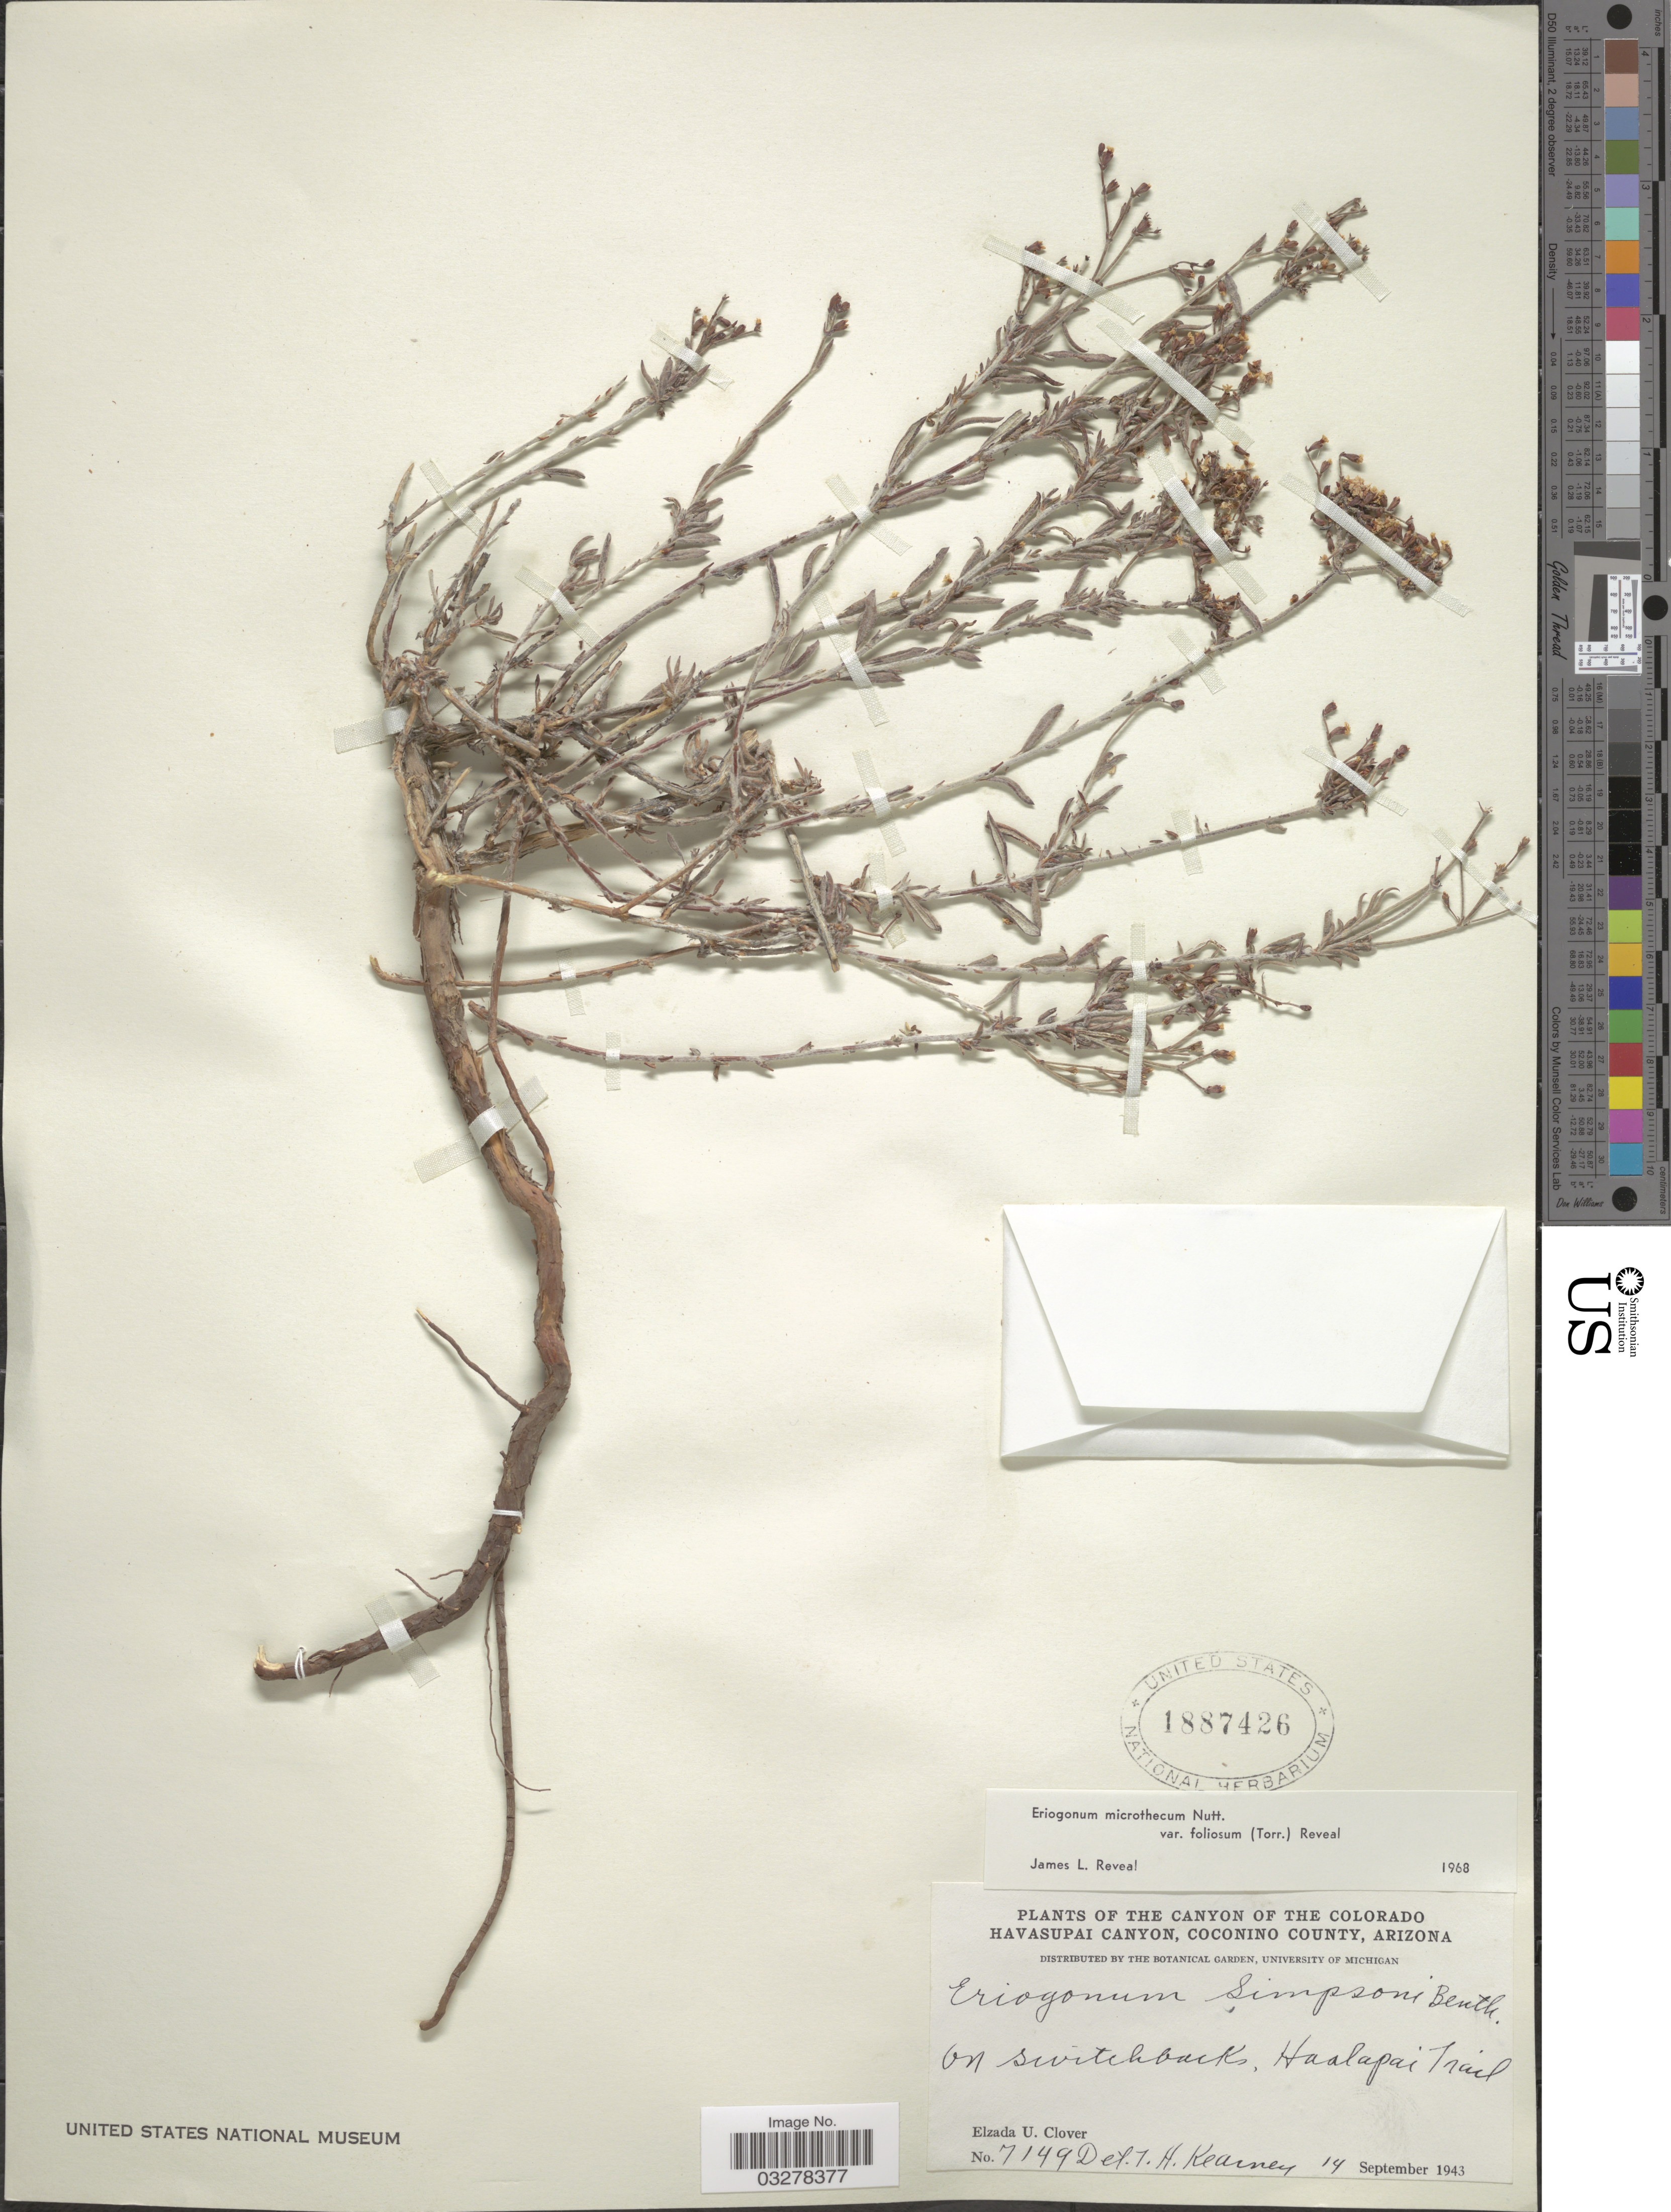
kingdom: Plantae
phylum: Tracheophyta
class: Magnoliopsida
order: Caryophyllales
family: Polygonaceae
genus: Eriogonum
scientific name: Eriogonum microtheca var. foliosum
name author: (Torr. & A. Gray) Reveal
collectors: E. U. Clover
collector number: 7149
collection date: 1943-09-14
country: United States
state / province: Arizona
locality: Canyon of the Colorado Havasupai Canyon, Coconino County. On switchback, Haalapai Trail.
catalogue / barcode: US 1887426